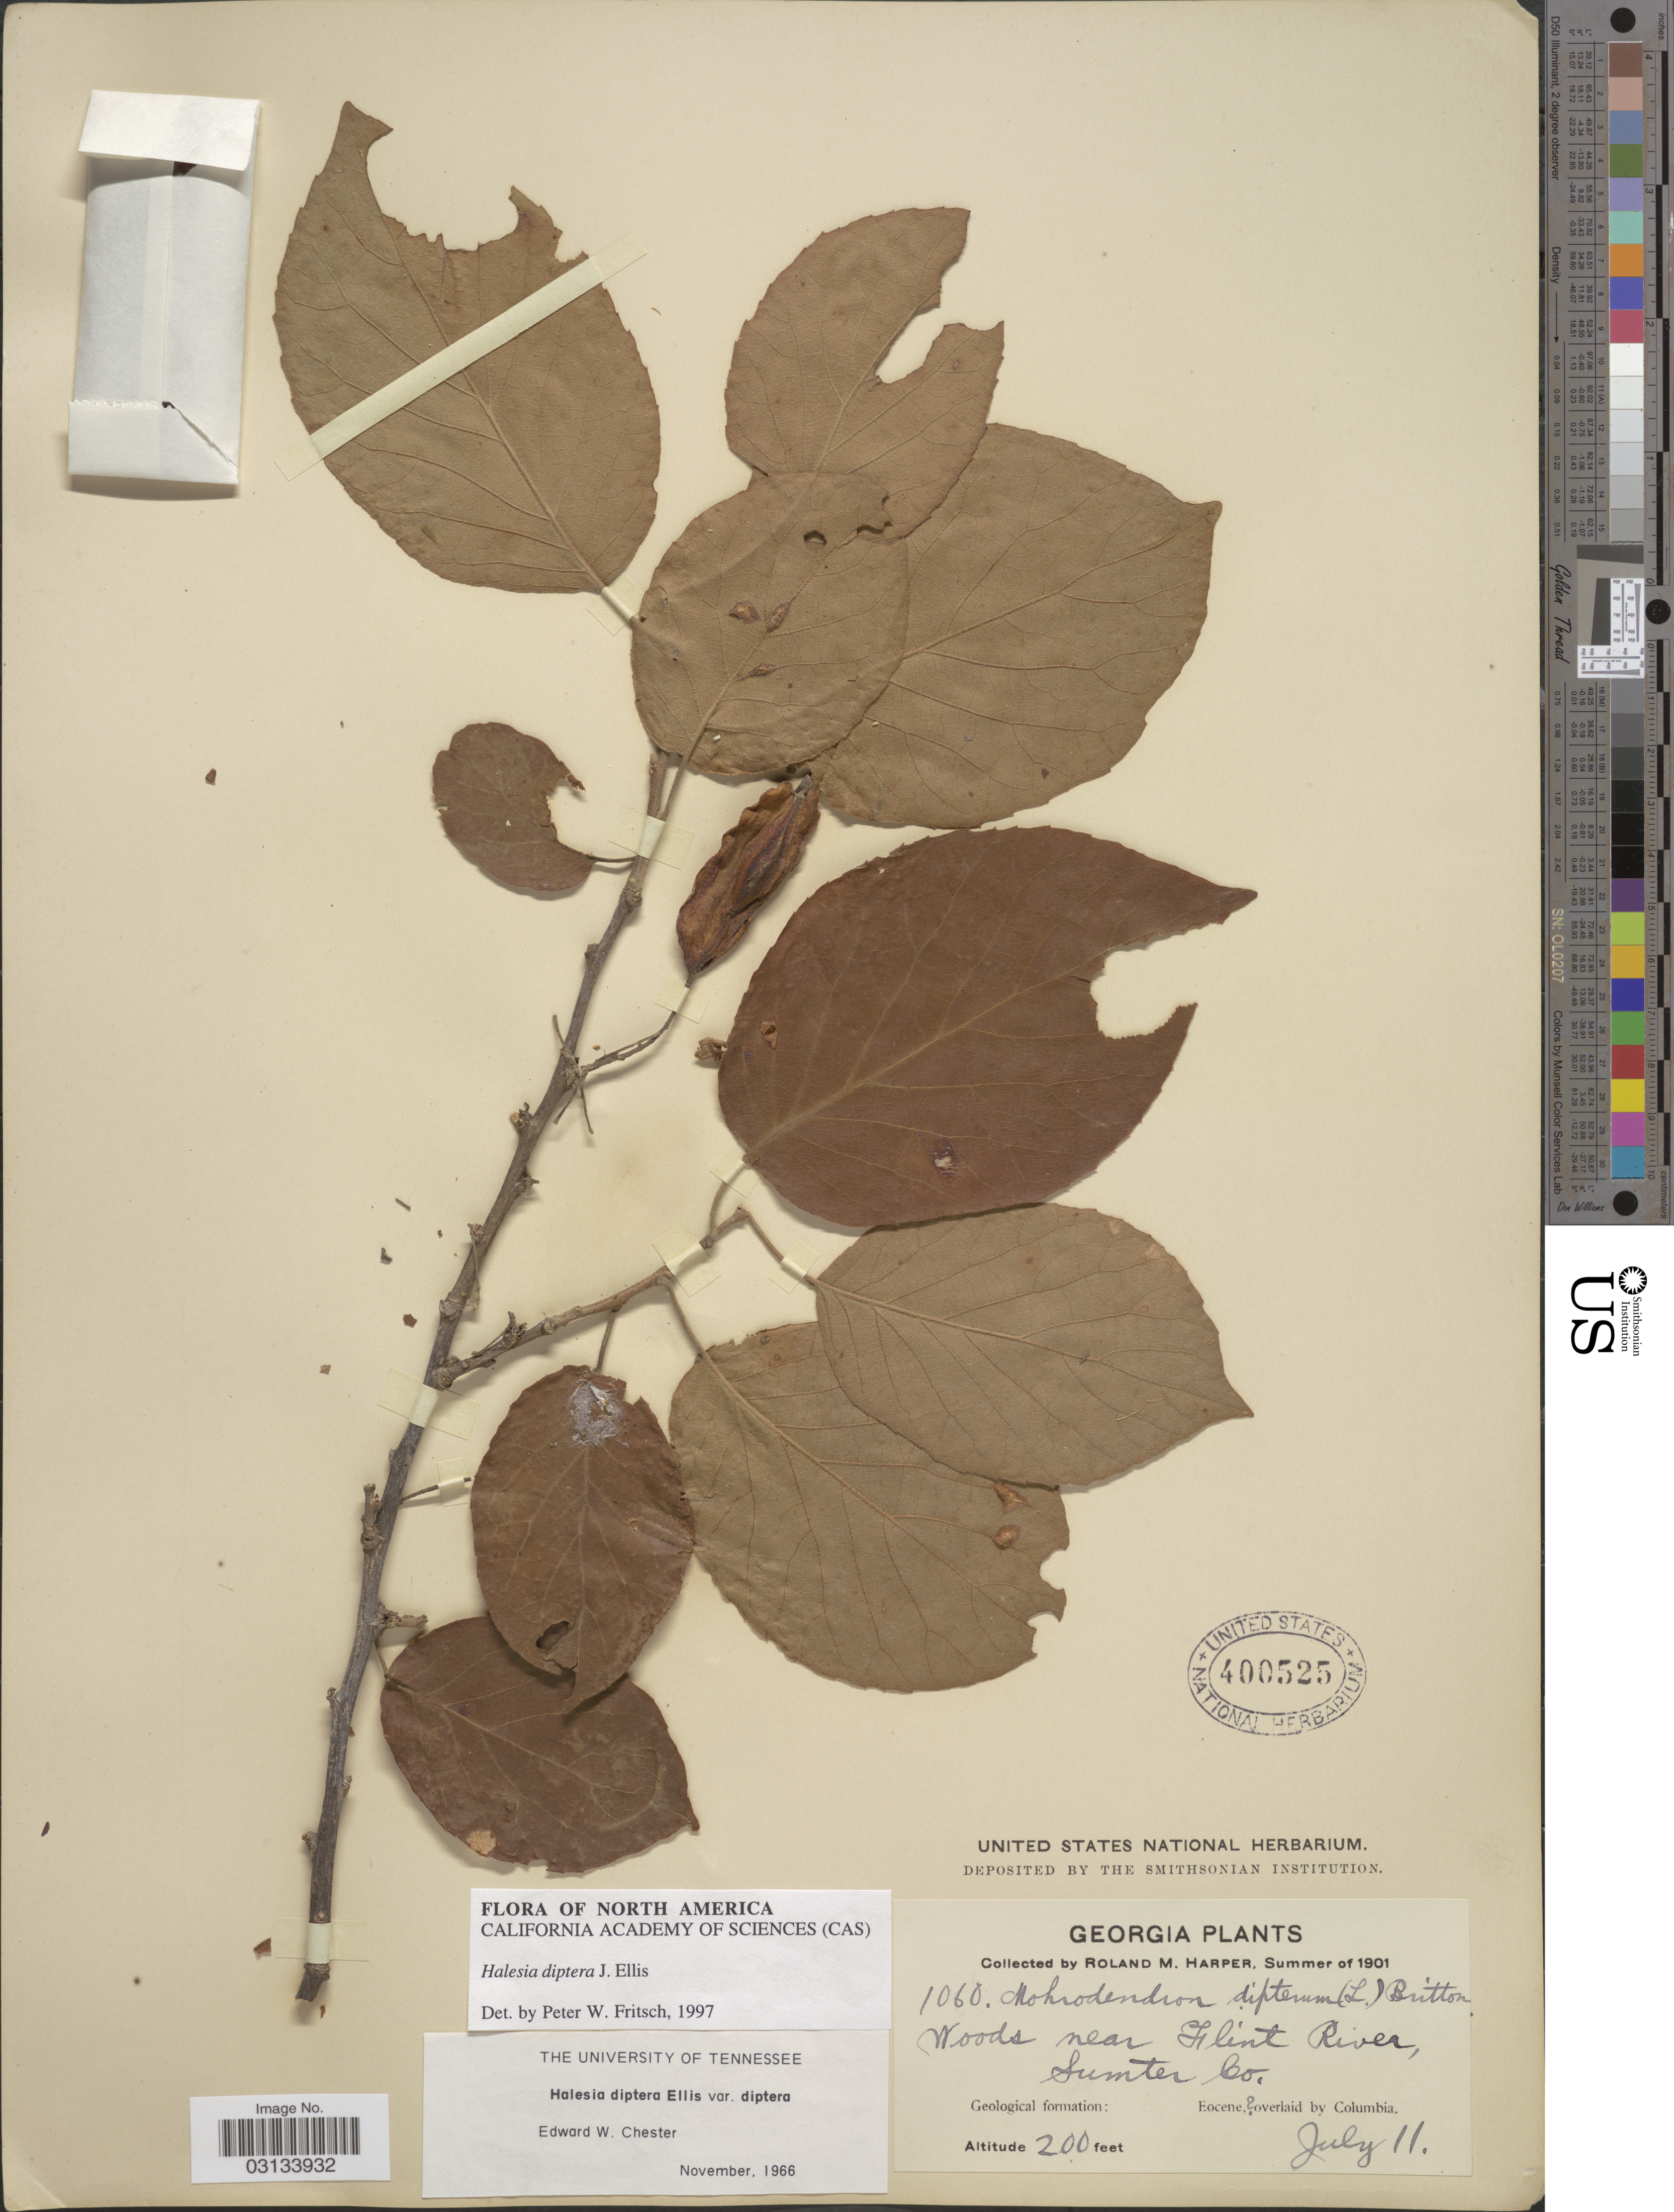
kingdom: Plantae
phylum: Tracheophyta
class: Magnoliopsida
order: Ericales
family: Styracaceae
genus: Halesia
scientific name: Halesia diptera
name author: J. Ellis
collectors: R. M. Harper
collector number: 1060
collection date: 1901-07-11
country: United States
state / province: Georgia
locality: Woods near Flint River, Sumter Co.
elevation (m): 61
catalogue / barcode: US 400525